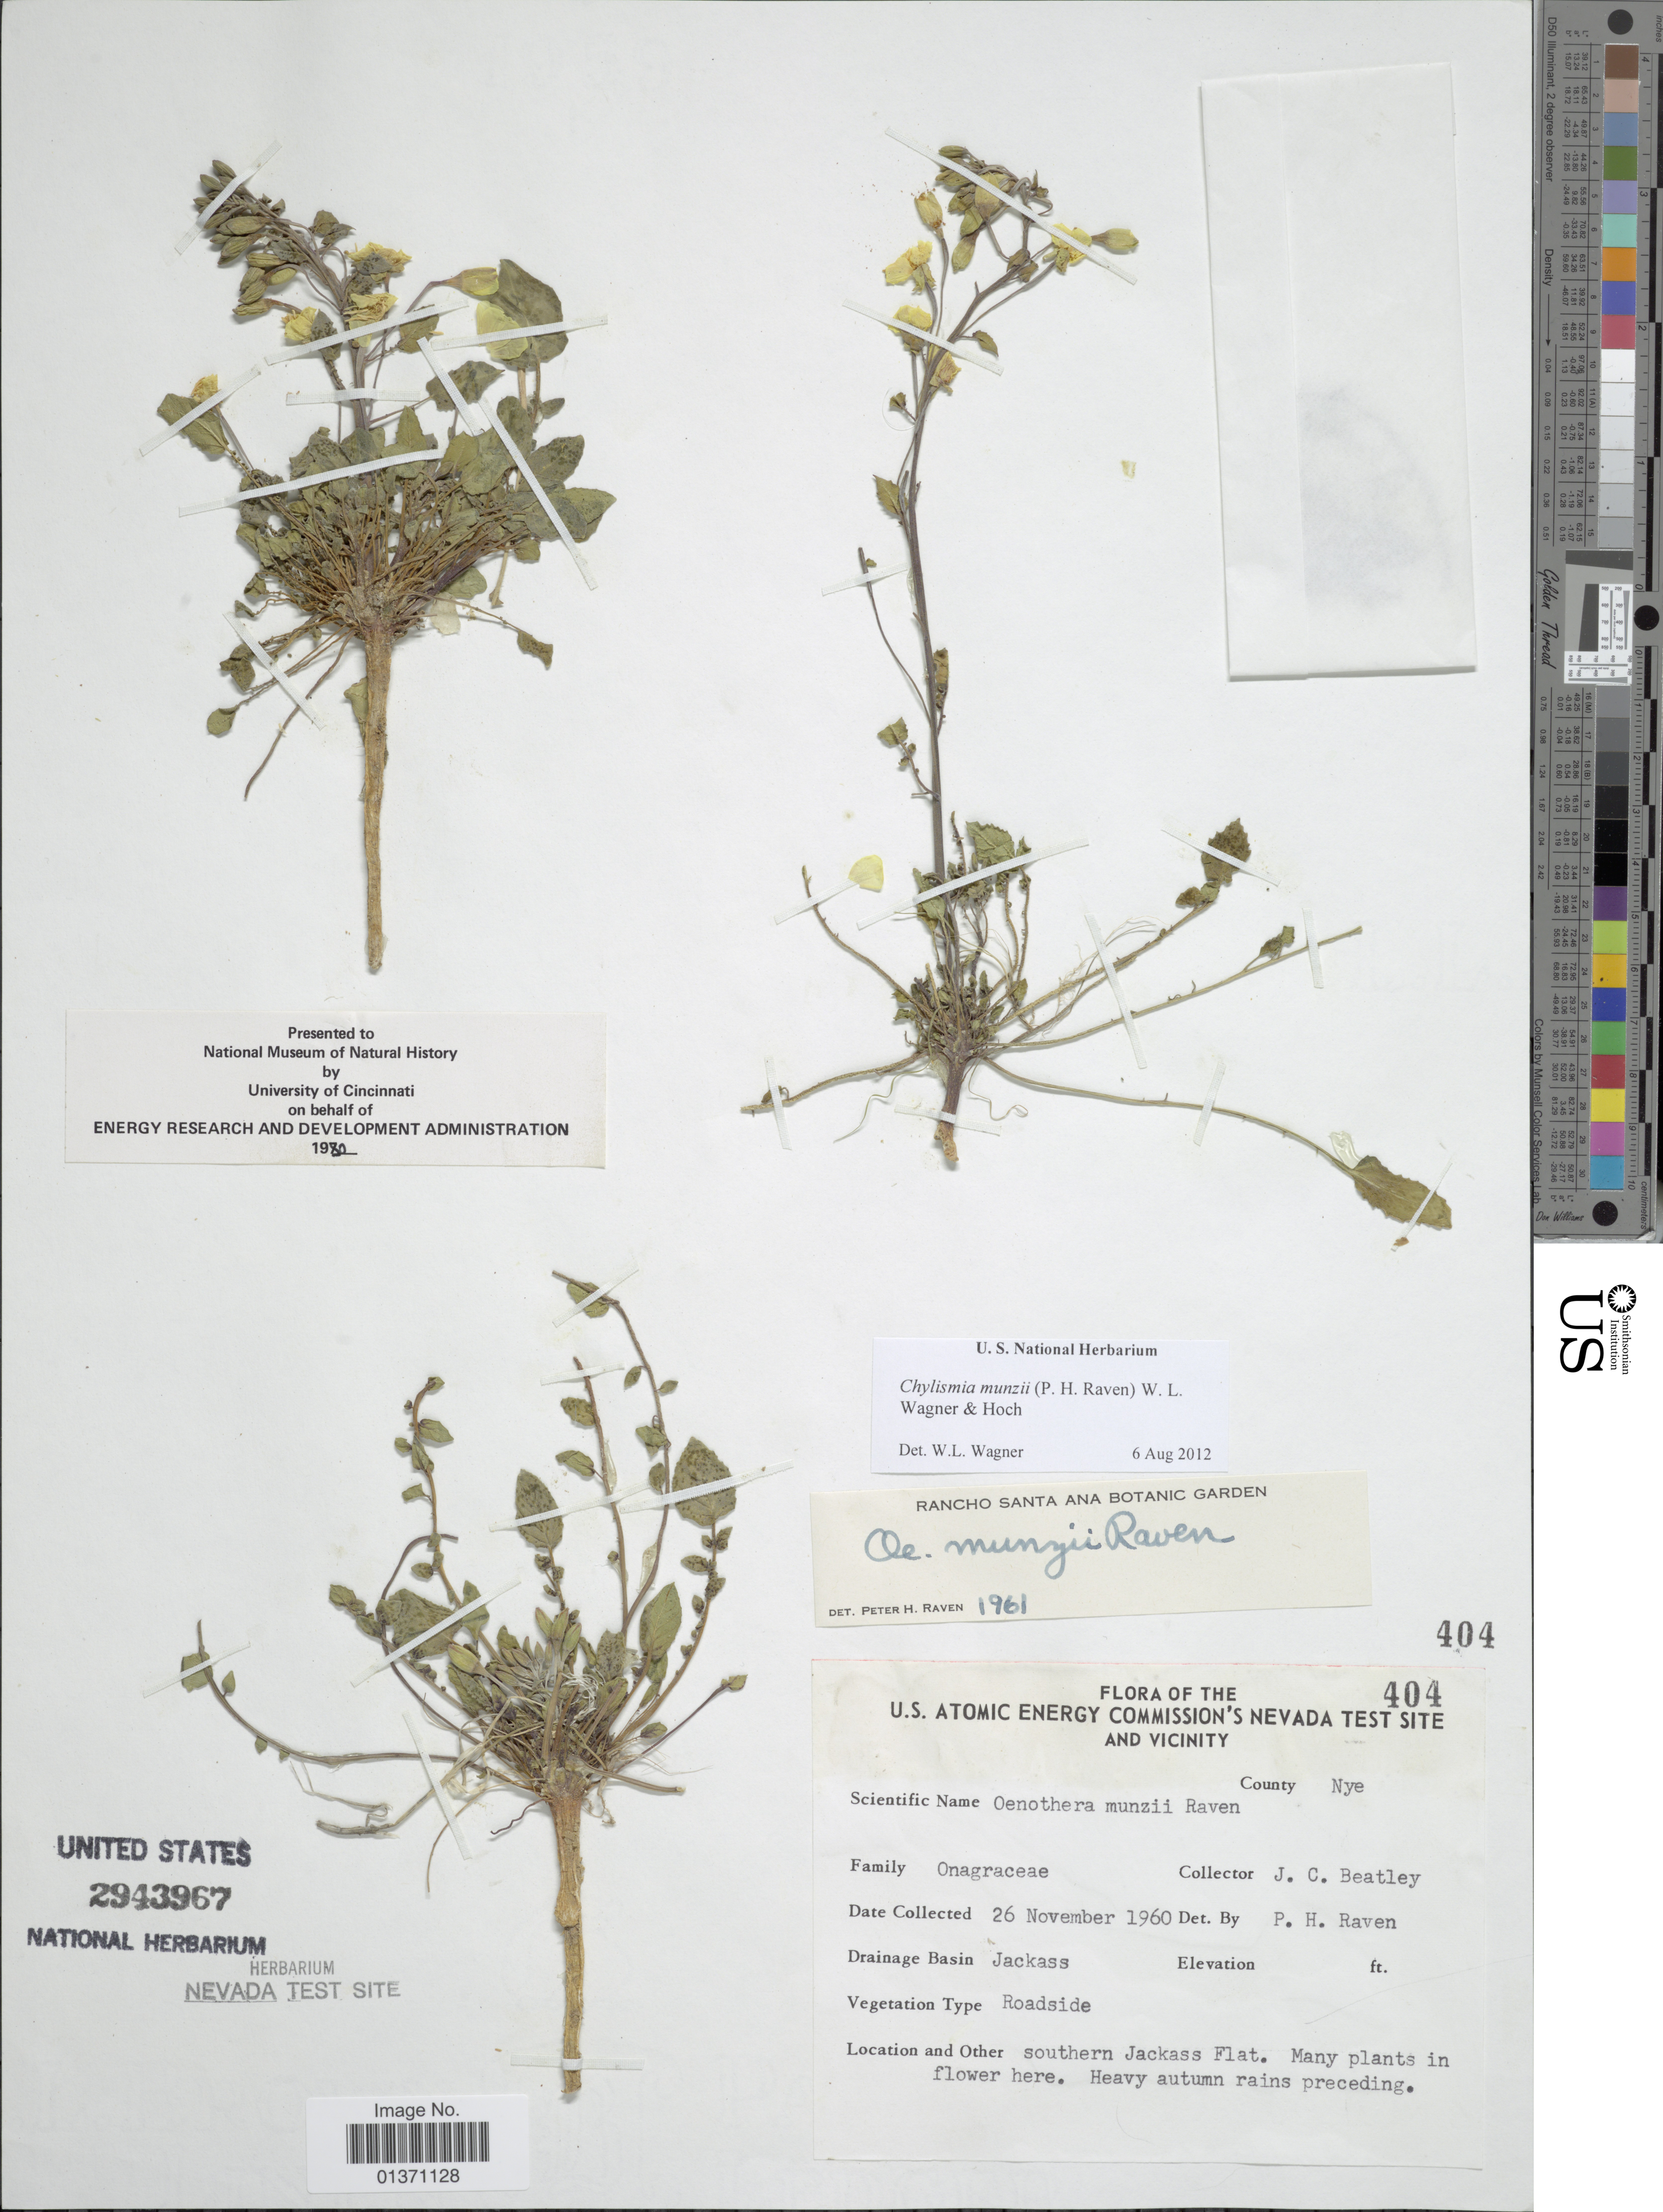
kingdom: Plantae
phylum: Tracheophyta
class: Magnoliopsida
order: Myrtales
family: Onagraceae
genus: Chylismia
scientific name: Chylismia munzii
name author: (P.H. Raven) W.L. Wagner & Hoch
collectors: J. C. Beatley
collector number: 404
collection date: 1960-11-26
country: United States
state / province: Nevada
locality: U. S. Atomic Energy Commission's Nevada Test Site and Vicinity, Jackass, southern Jackass Flat, County Nye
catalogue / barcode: US 2943967